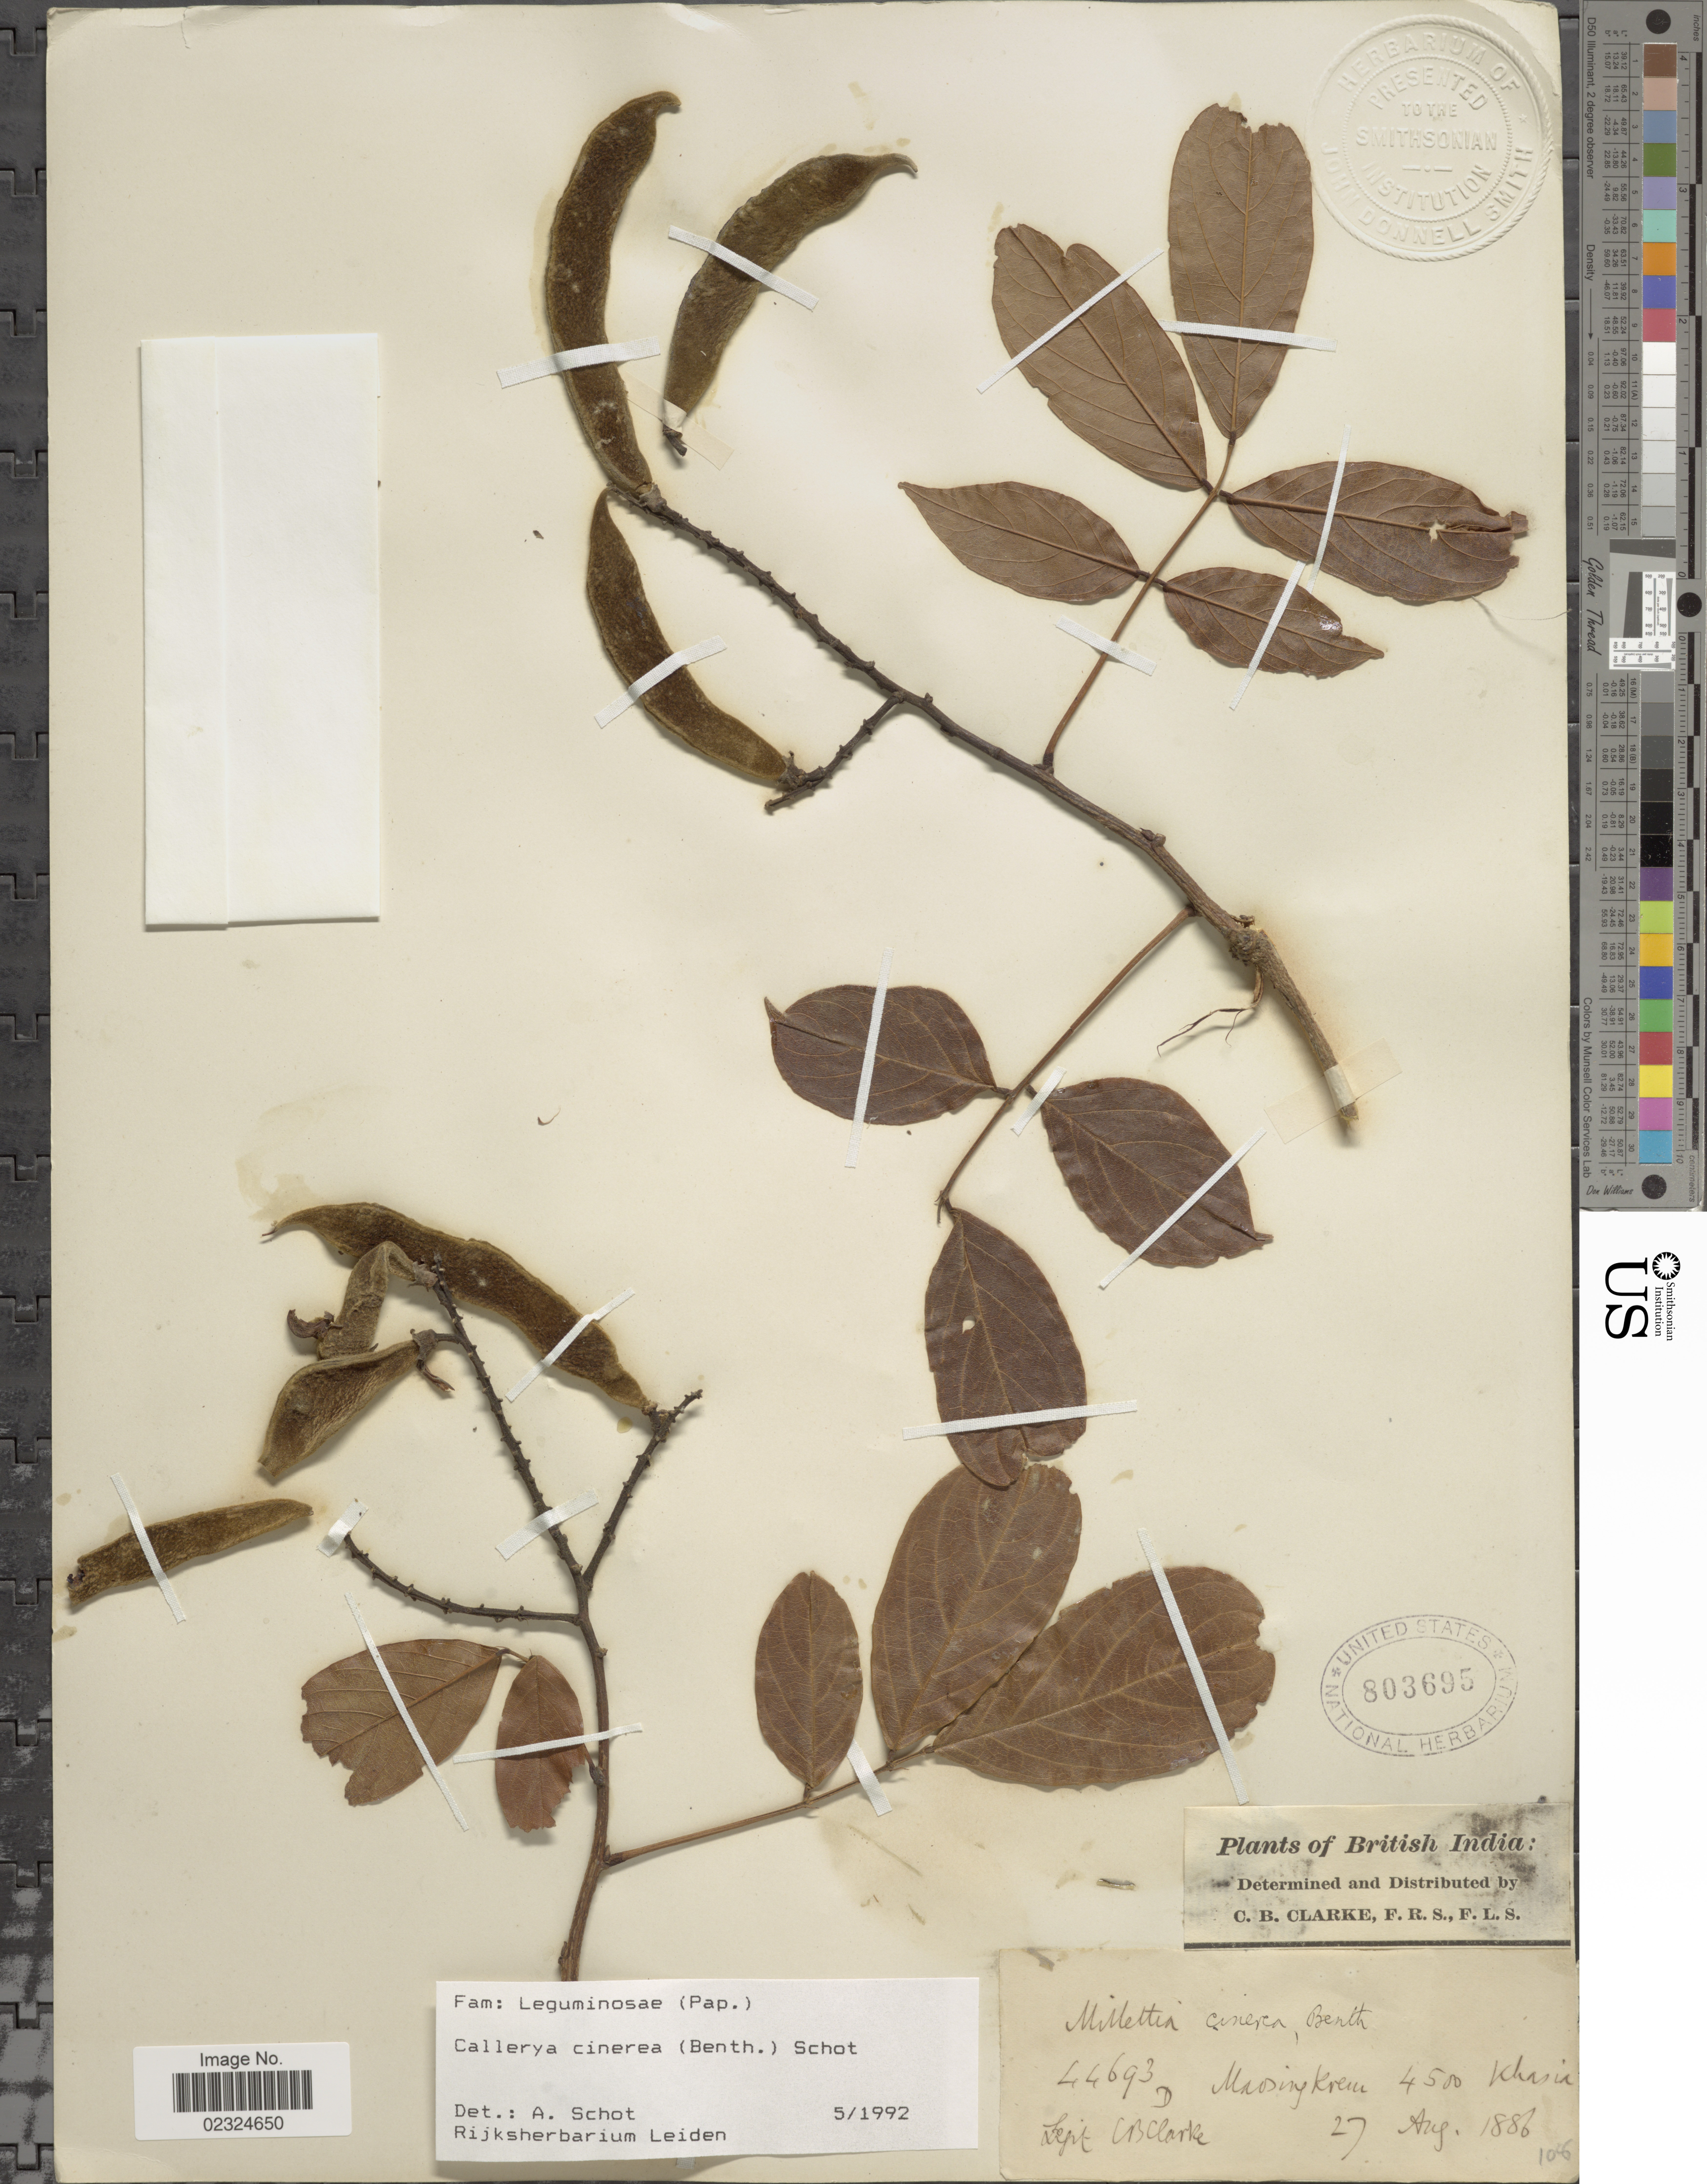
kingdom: Plantae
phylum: Tracheophyta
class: Magnoliopsida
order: Fabales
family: Fabaceae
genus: Callerya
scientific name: Callerya cinerea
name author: (Benth.) Schot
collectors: C. B. Clarke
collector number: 44693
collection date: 1886-08-27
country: India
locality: British India, Maosingkrem, Khasia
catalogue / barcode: US 803695